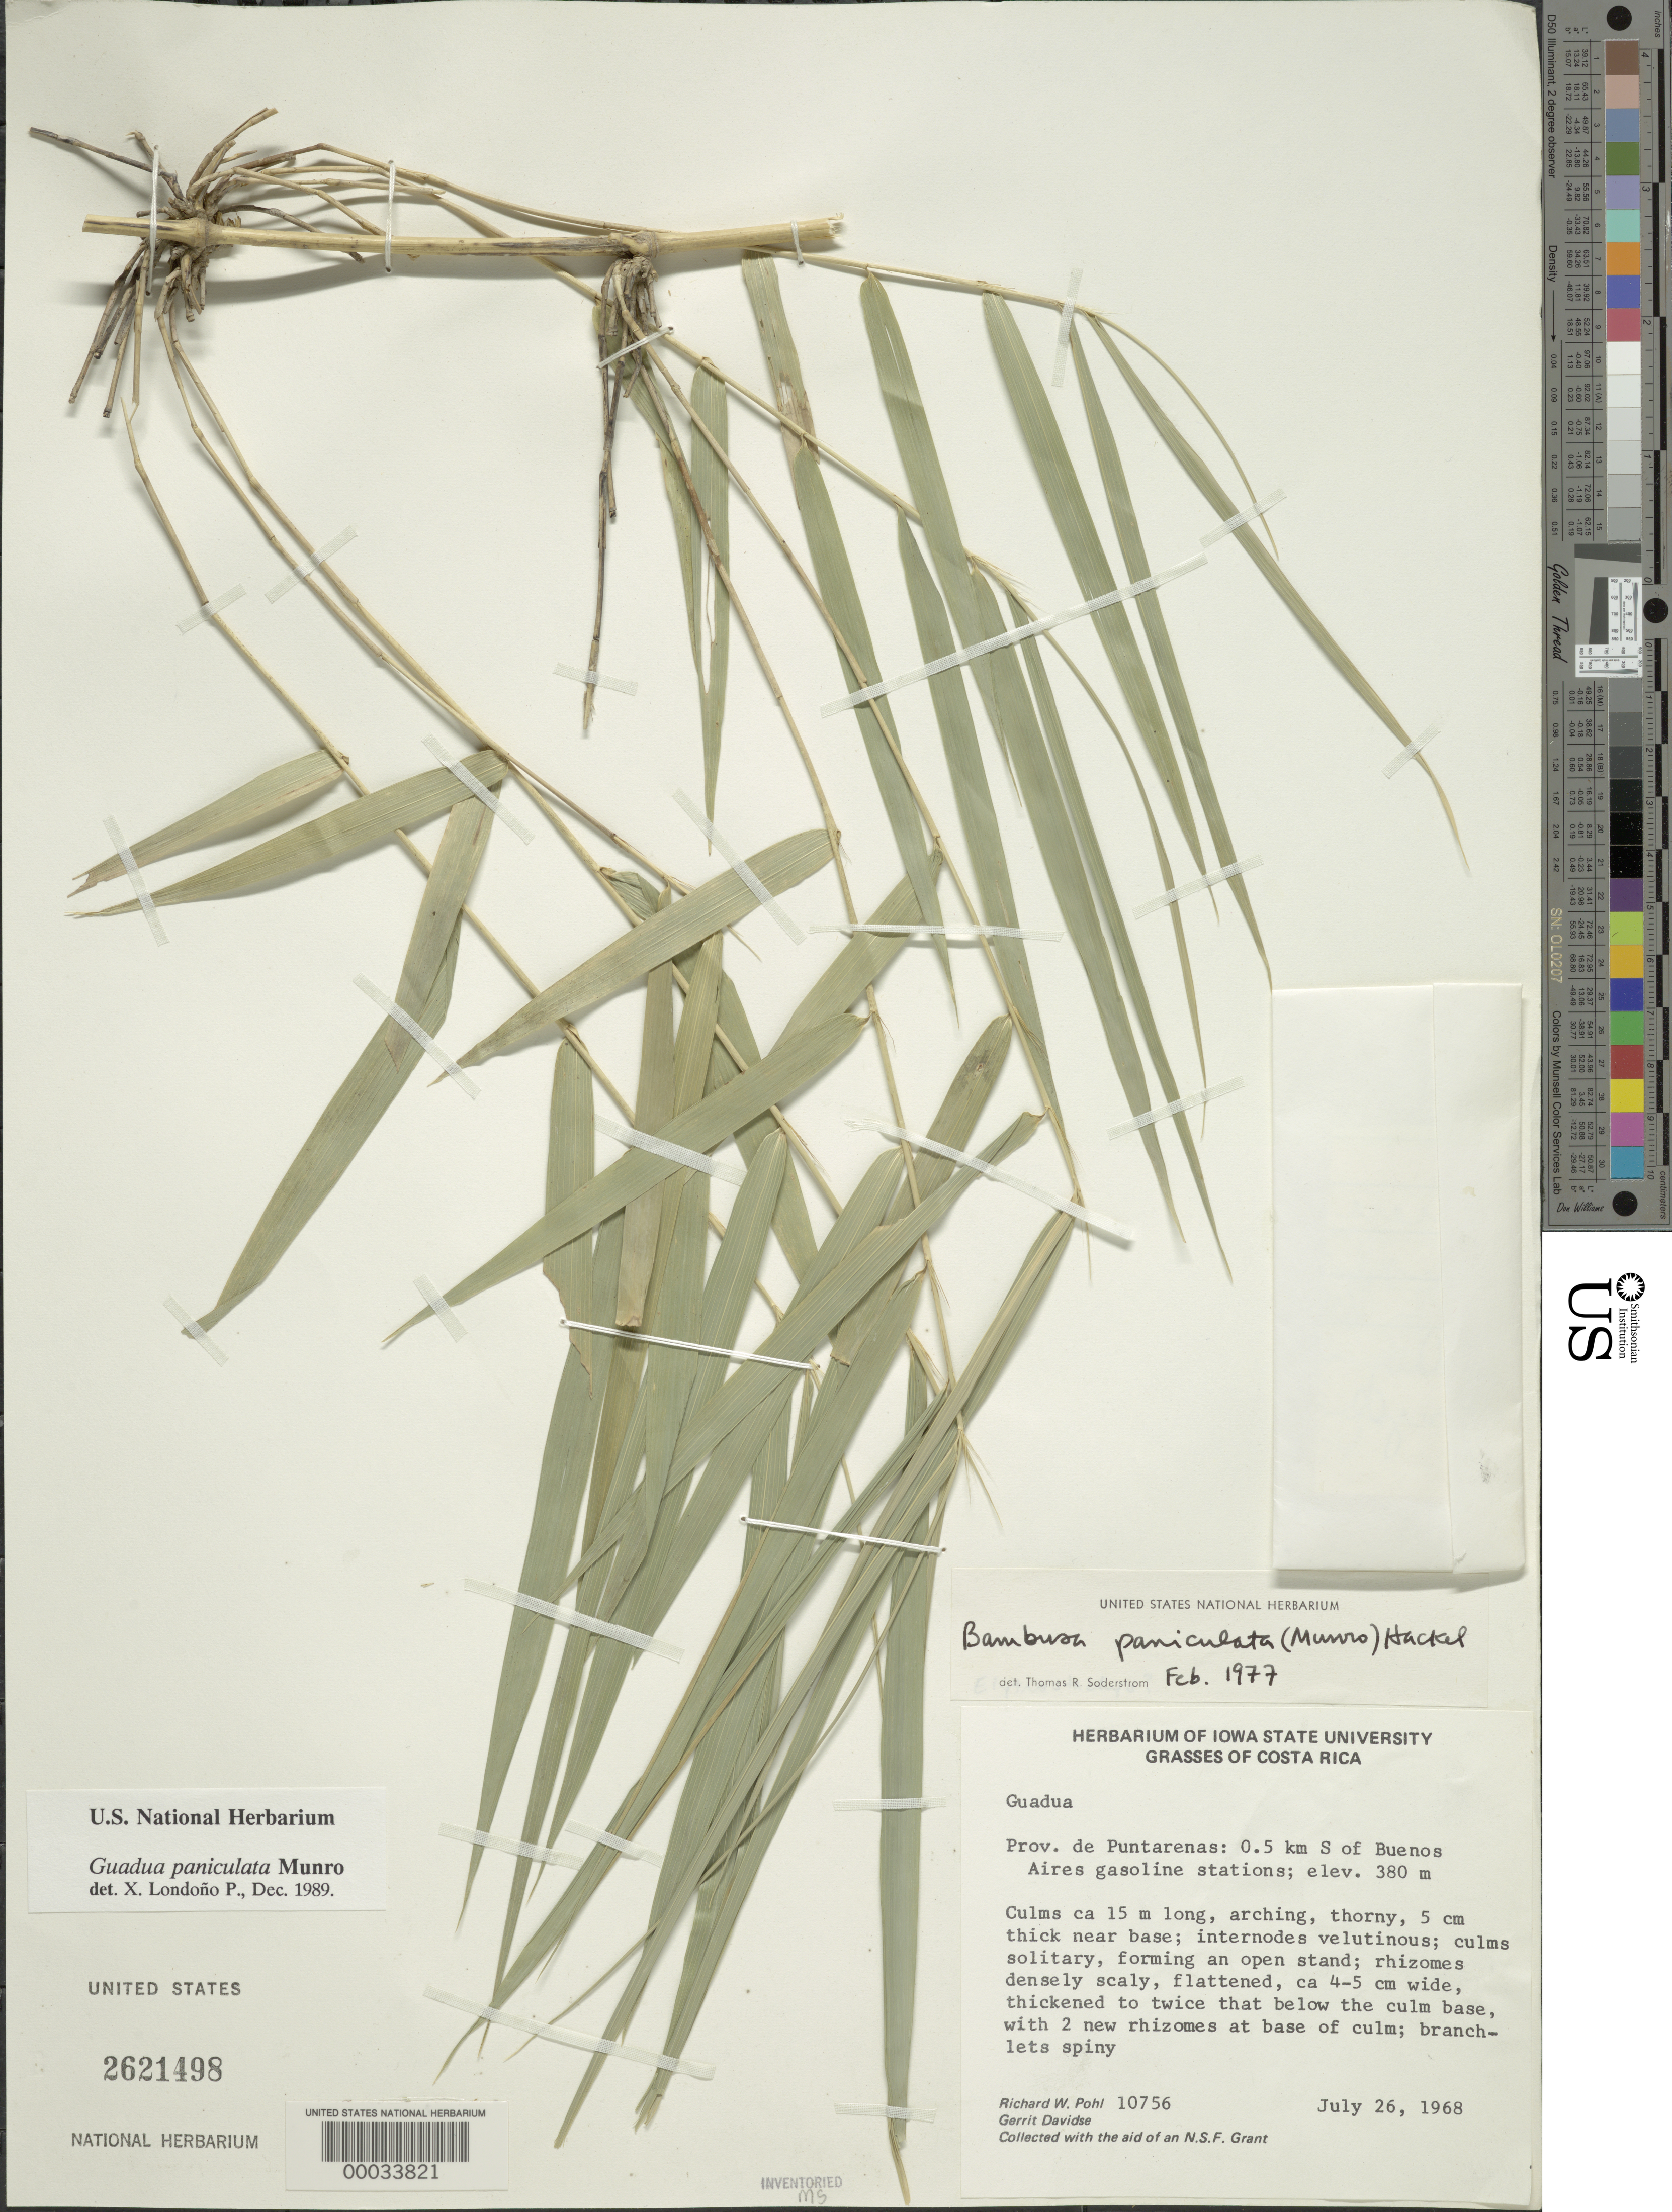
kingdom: Plantae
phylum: Tracheophyta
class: Liliopsida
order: Poales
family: Poaceae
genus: Guadua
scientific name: Guadua paniculata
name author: Munro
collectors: R. W. Pohl & G. Davidse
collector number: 10756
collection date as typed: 26 Jul 1968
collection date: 1968-07-26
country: Costa Rica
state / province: Puntarenas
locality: Buenos Aires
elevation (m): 380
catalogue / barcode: US 2621498